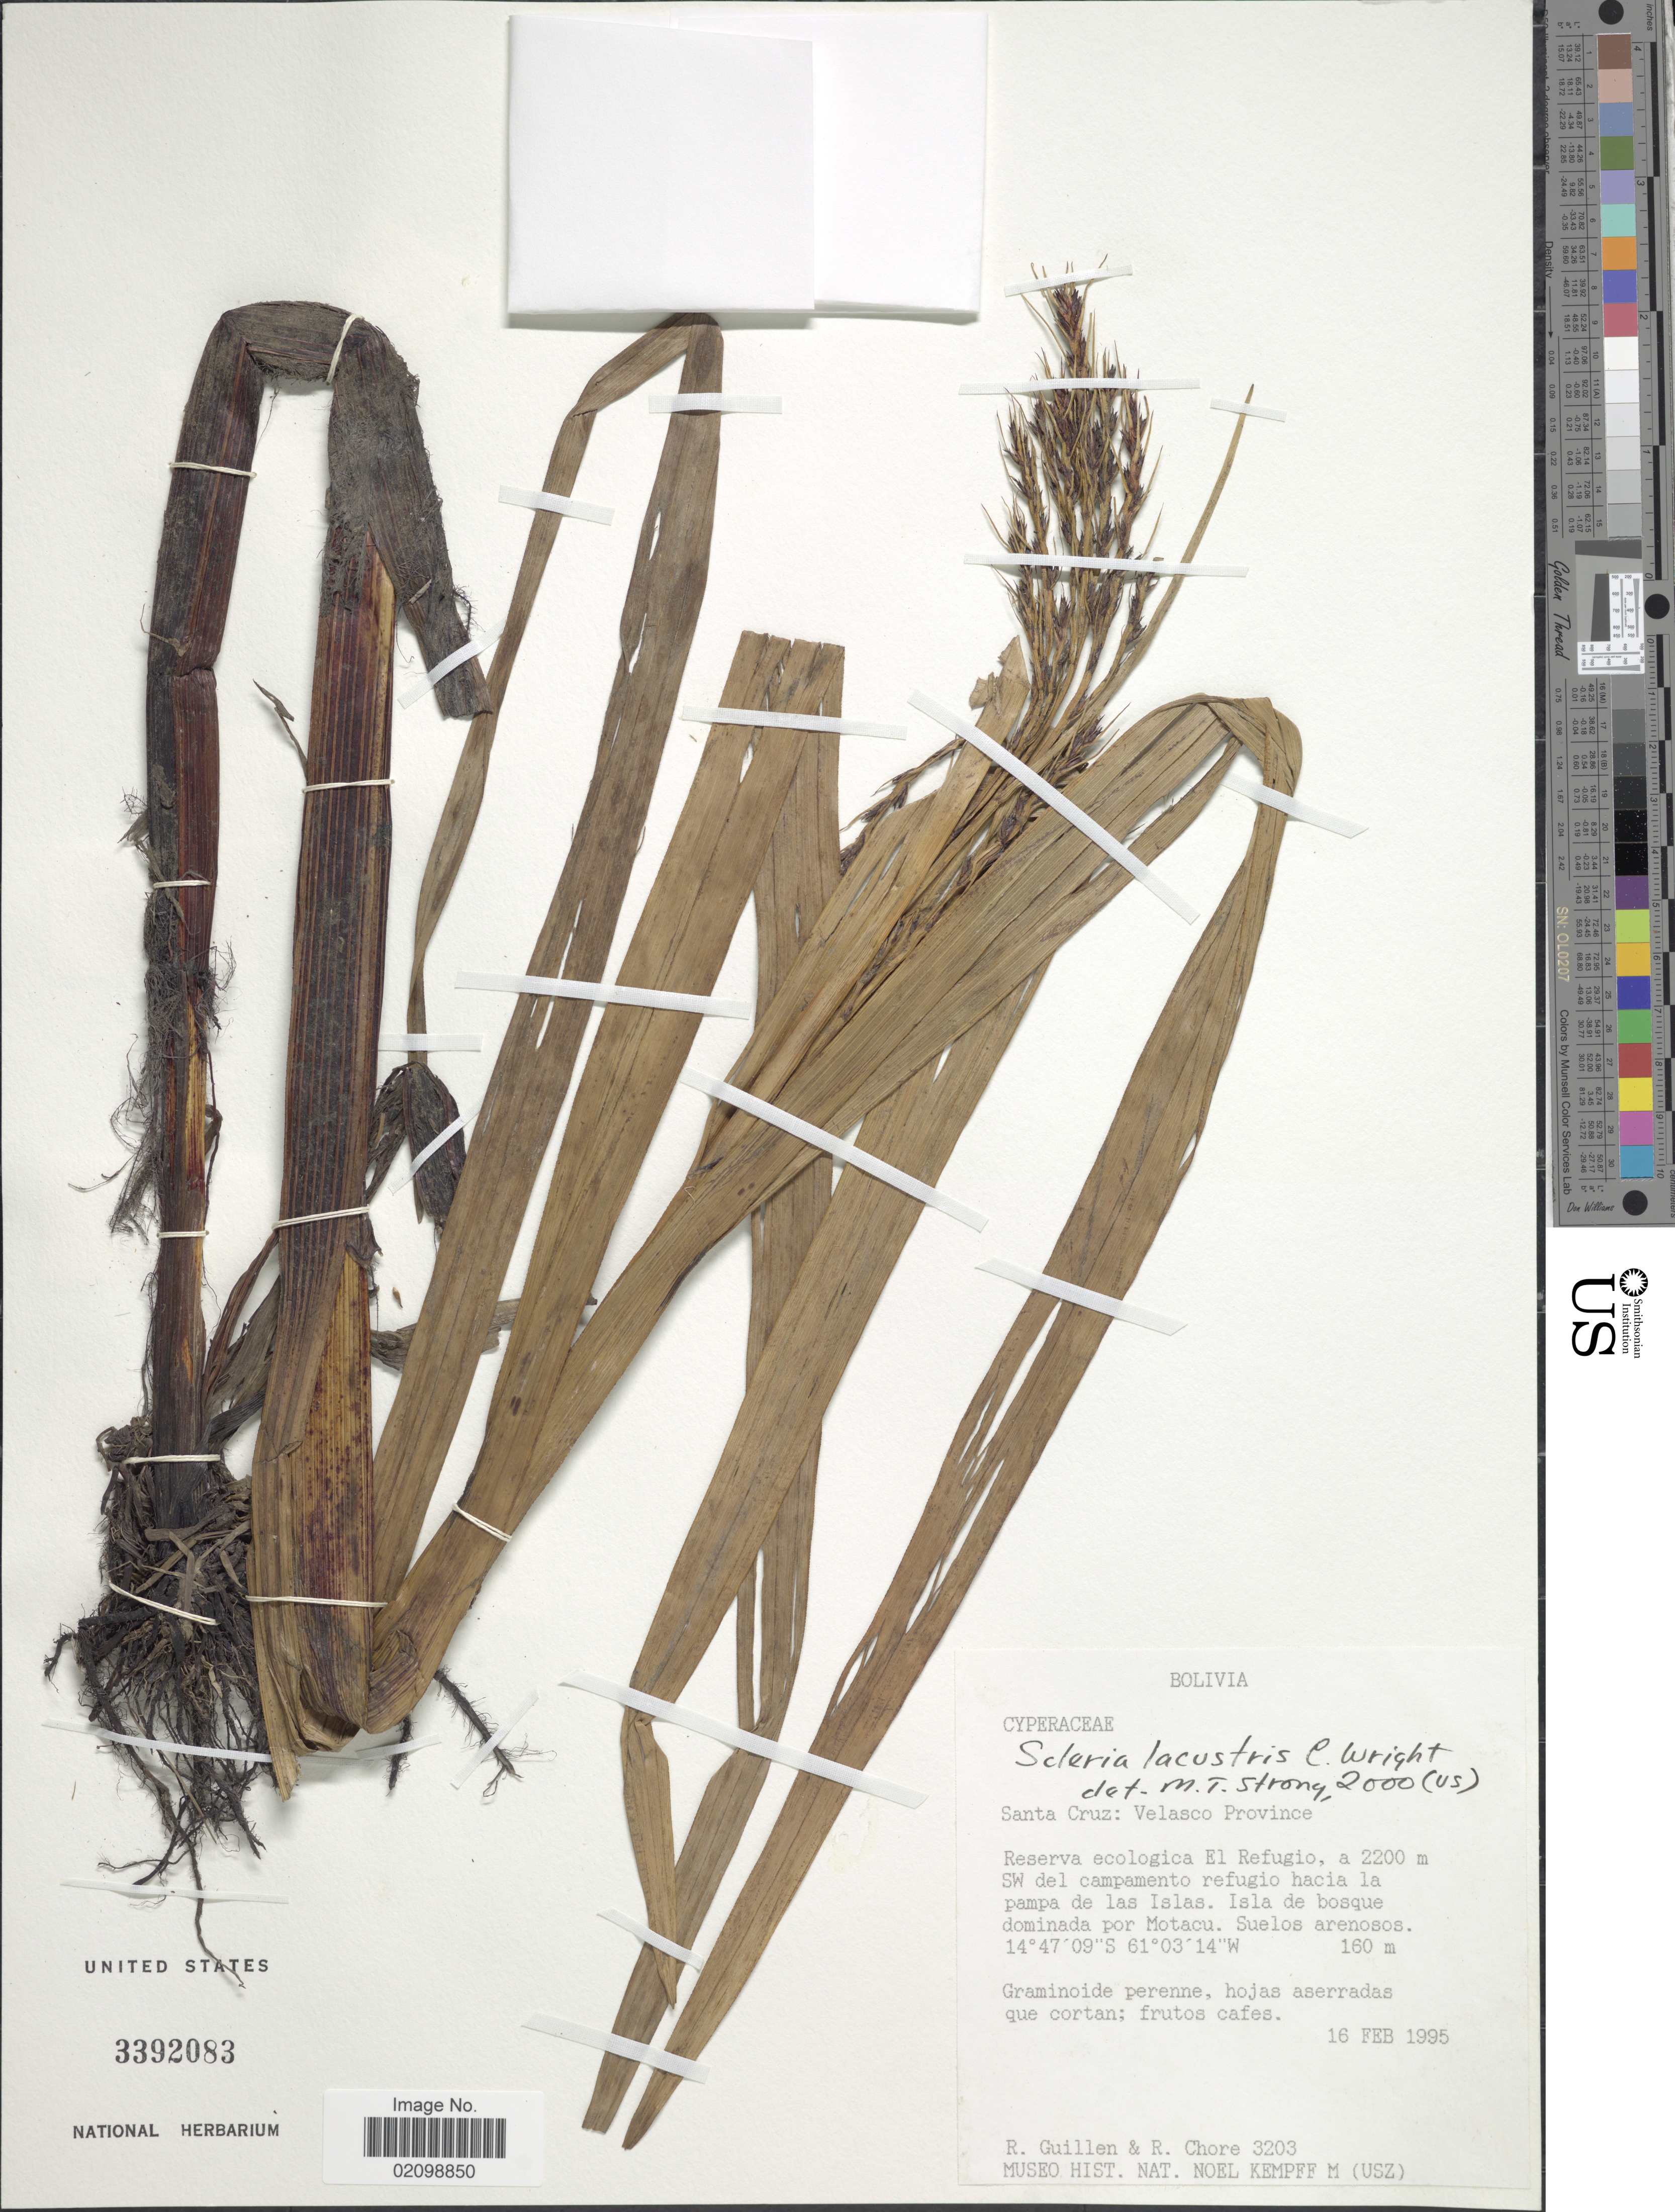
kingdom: Plantae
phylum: Tracheophyta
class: Liliopsida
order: Poales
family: Cyperaceae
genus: Scleria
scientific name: Scleria lacustris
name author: C. Wright in Sauvalle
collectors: R. Guillen & R. Choré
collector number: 3203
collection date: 1995-02-16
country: Bolivia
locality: Santa Cruz, Santa Cruz: Velasco Provincia, Reserva ecologica El Refugio. SW del campamento refugio hacia la pampa de las Islas.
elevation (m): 160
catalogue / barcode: US 3392083